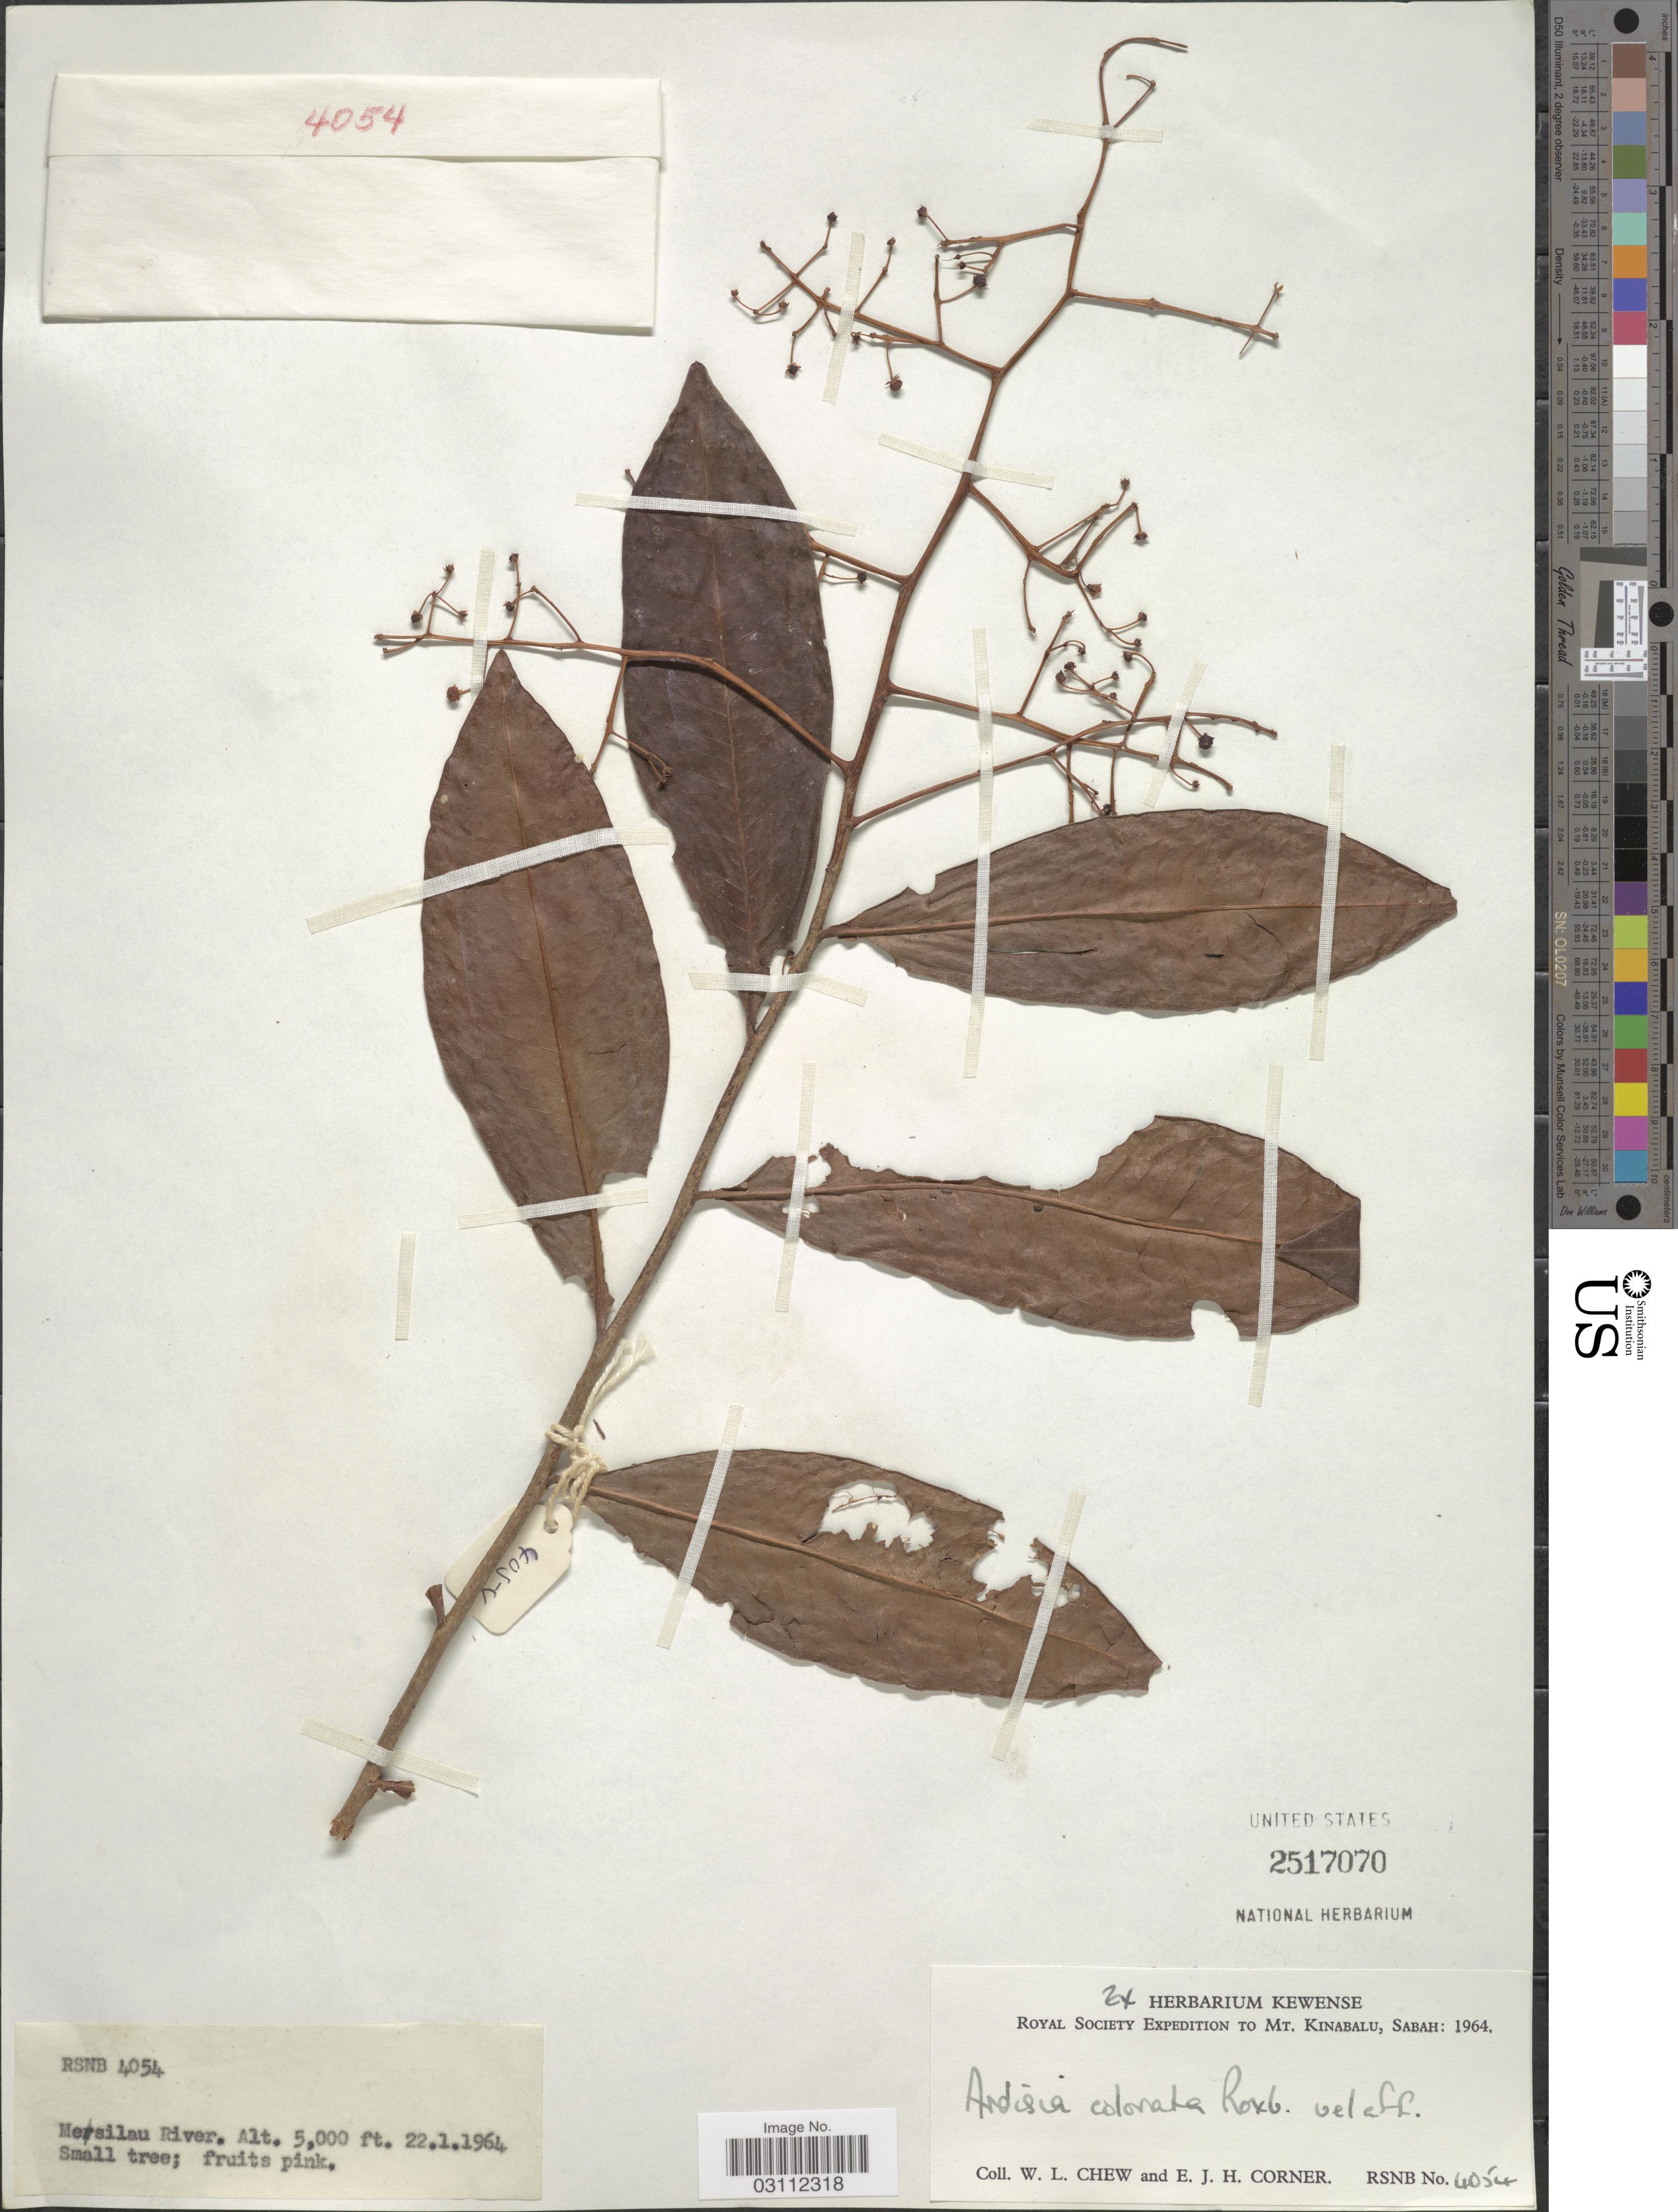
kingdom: Plantae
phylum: Tracheophyta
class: Magnoliopsida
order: Ericales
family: Primulaceae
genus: Ardisia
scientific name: Ardisia colorata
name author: Roxb.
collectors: W. Chew & E. Corner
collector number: RSNB4054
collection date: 1964-01-22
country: Malaysia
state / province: Sabah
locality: Mt. Kinabalu. Mesilau River.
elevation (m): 1524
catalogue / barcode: US 2517070